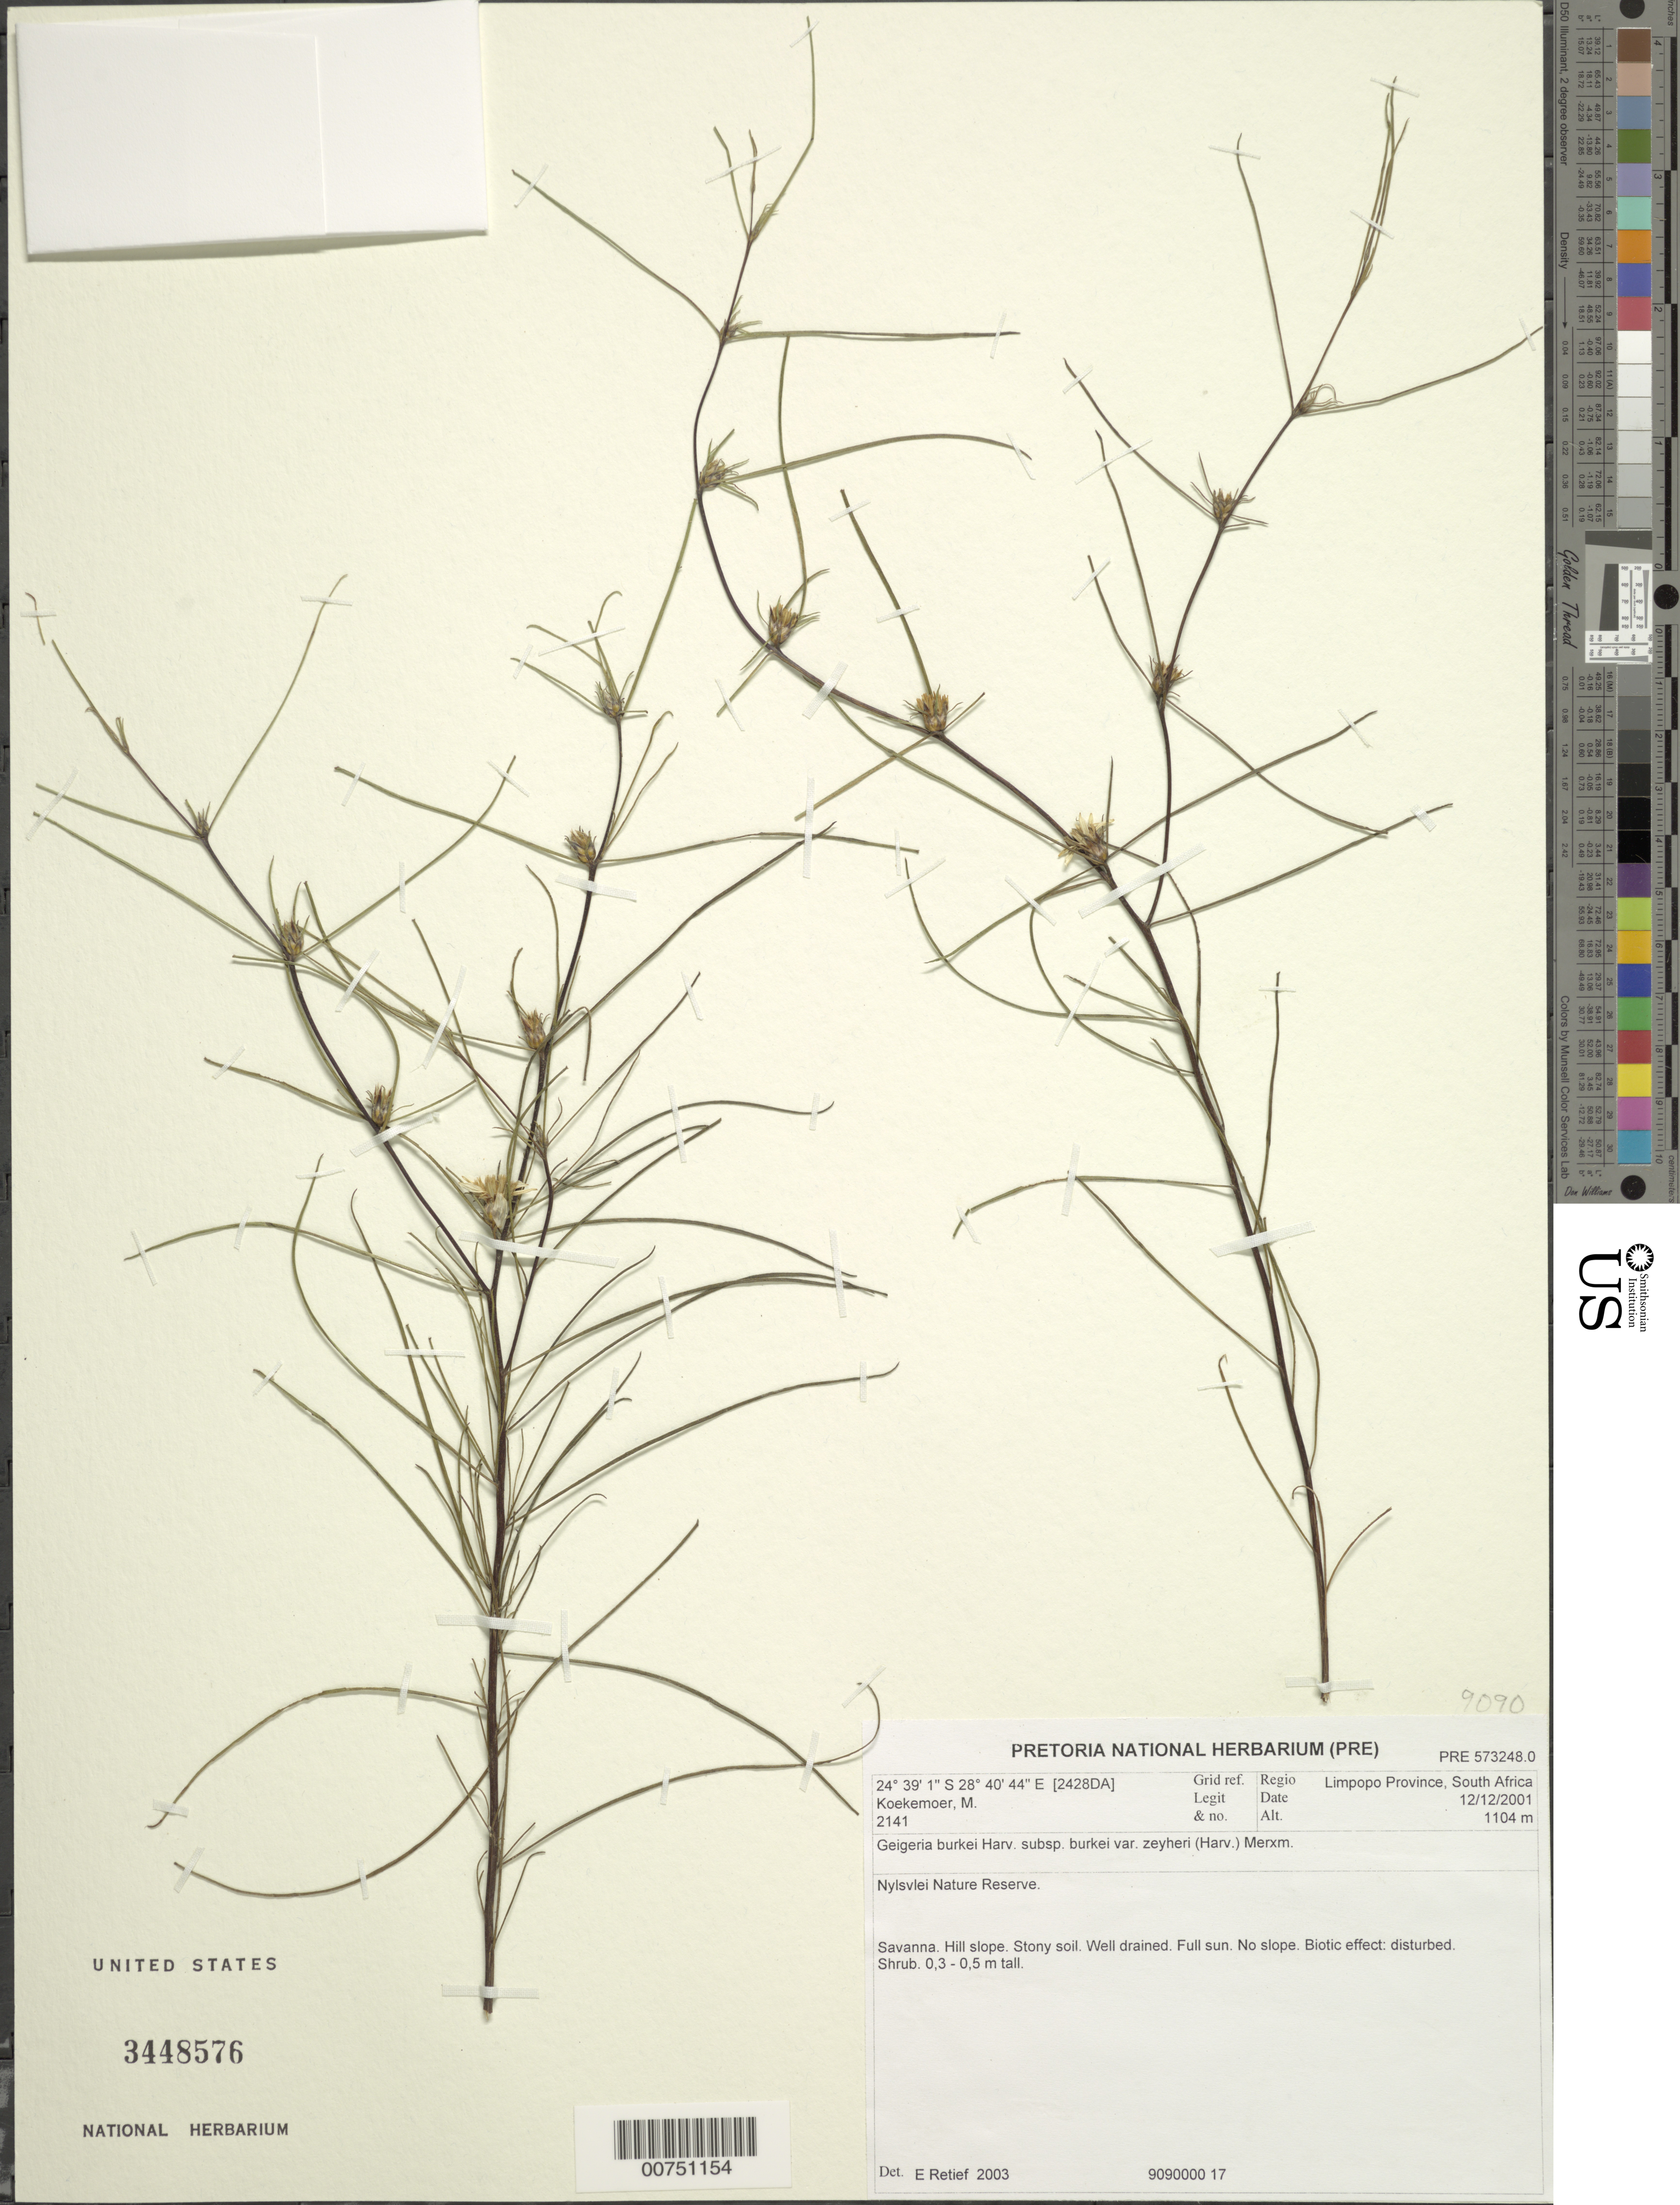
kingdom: Plantae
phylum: Tracheophyta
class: Magnoliopsida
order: Asterales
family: Asteraceae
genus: Geigeria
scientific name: Geigeria burkei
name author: Harv.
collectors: M. Koekemoer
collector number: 2141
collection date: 2001-12-12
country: South Africa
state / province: Limpopo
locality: Nylsvlei Nature Reserve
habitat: Savanna; hillslope, stony soil, well-drained, full sun, disturbed area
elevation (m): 1104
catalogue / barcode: US 3448576